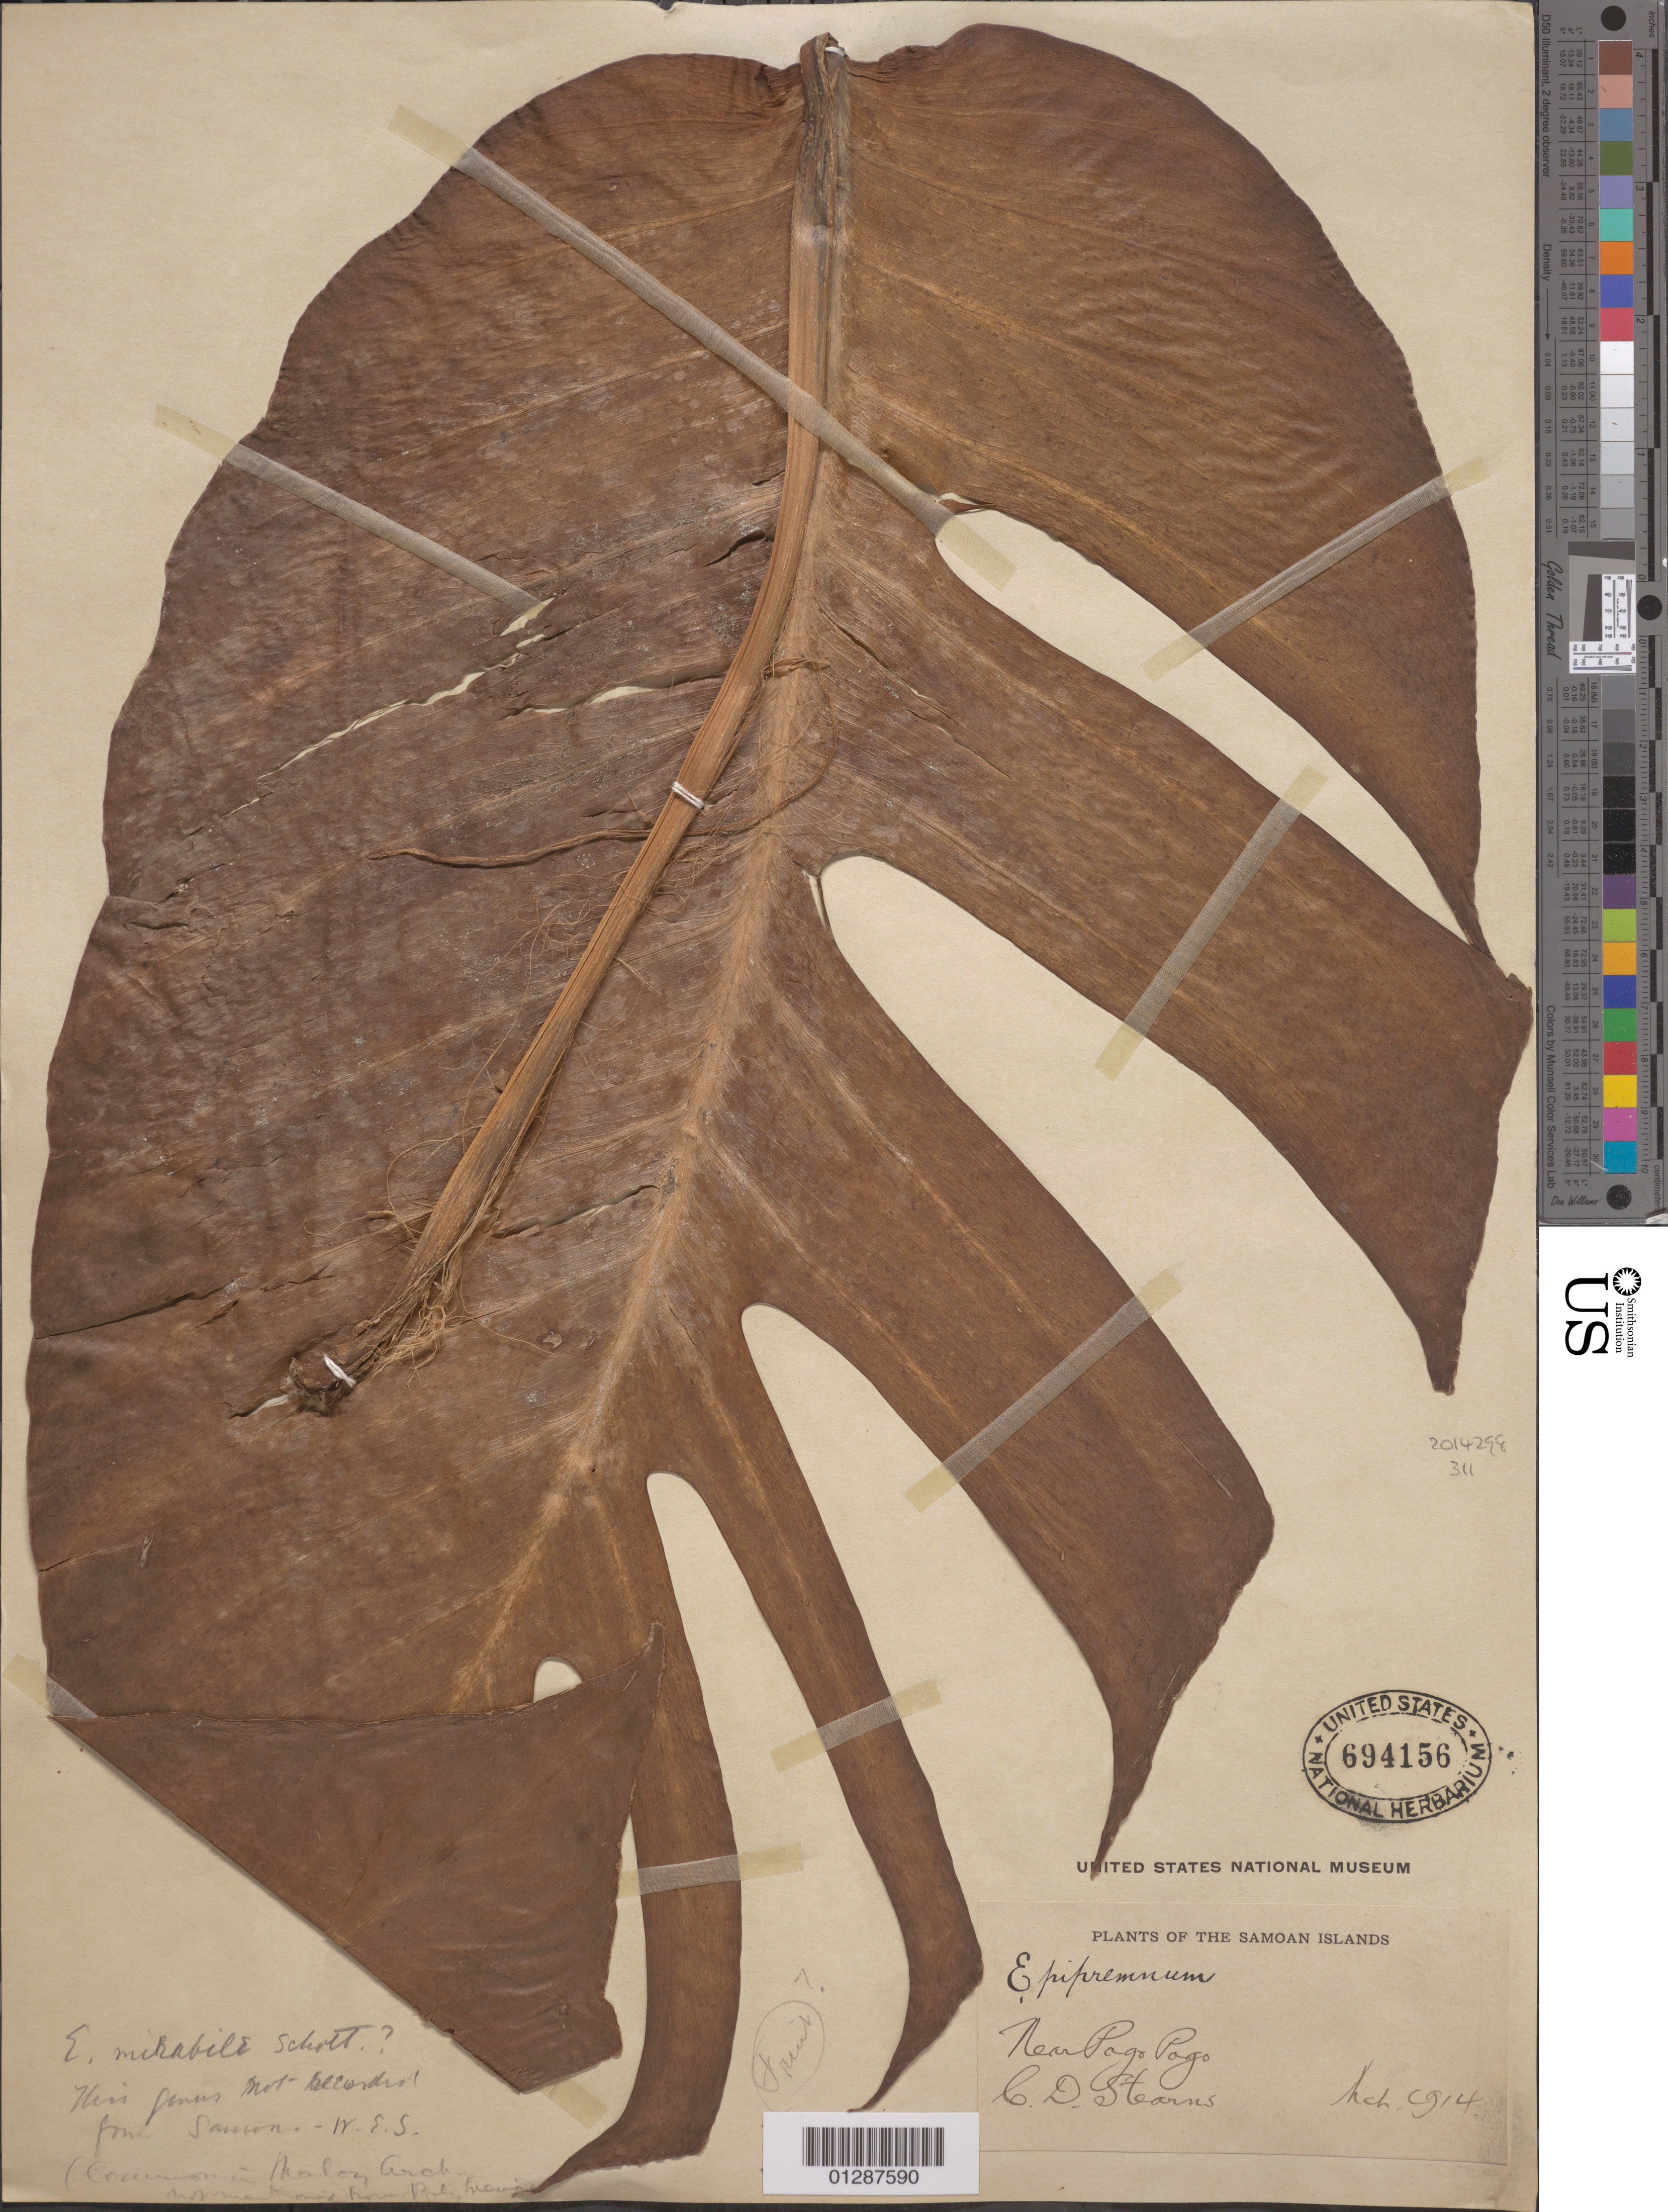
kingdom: Plantae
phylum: Tracheophyta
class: Liliopsida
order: Alismatales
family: Araceae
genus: Epipremnum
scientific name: Epipremnum pinnatum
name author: (L.) Engl.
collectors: C. Stearns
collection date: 1914-03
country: American Samoa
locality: Samoan Islands. Near Pago Pago.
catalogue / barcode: US 694156